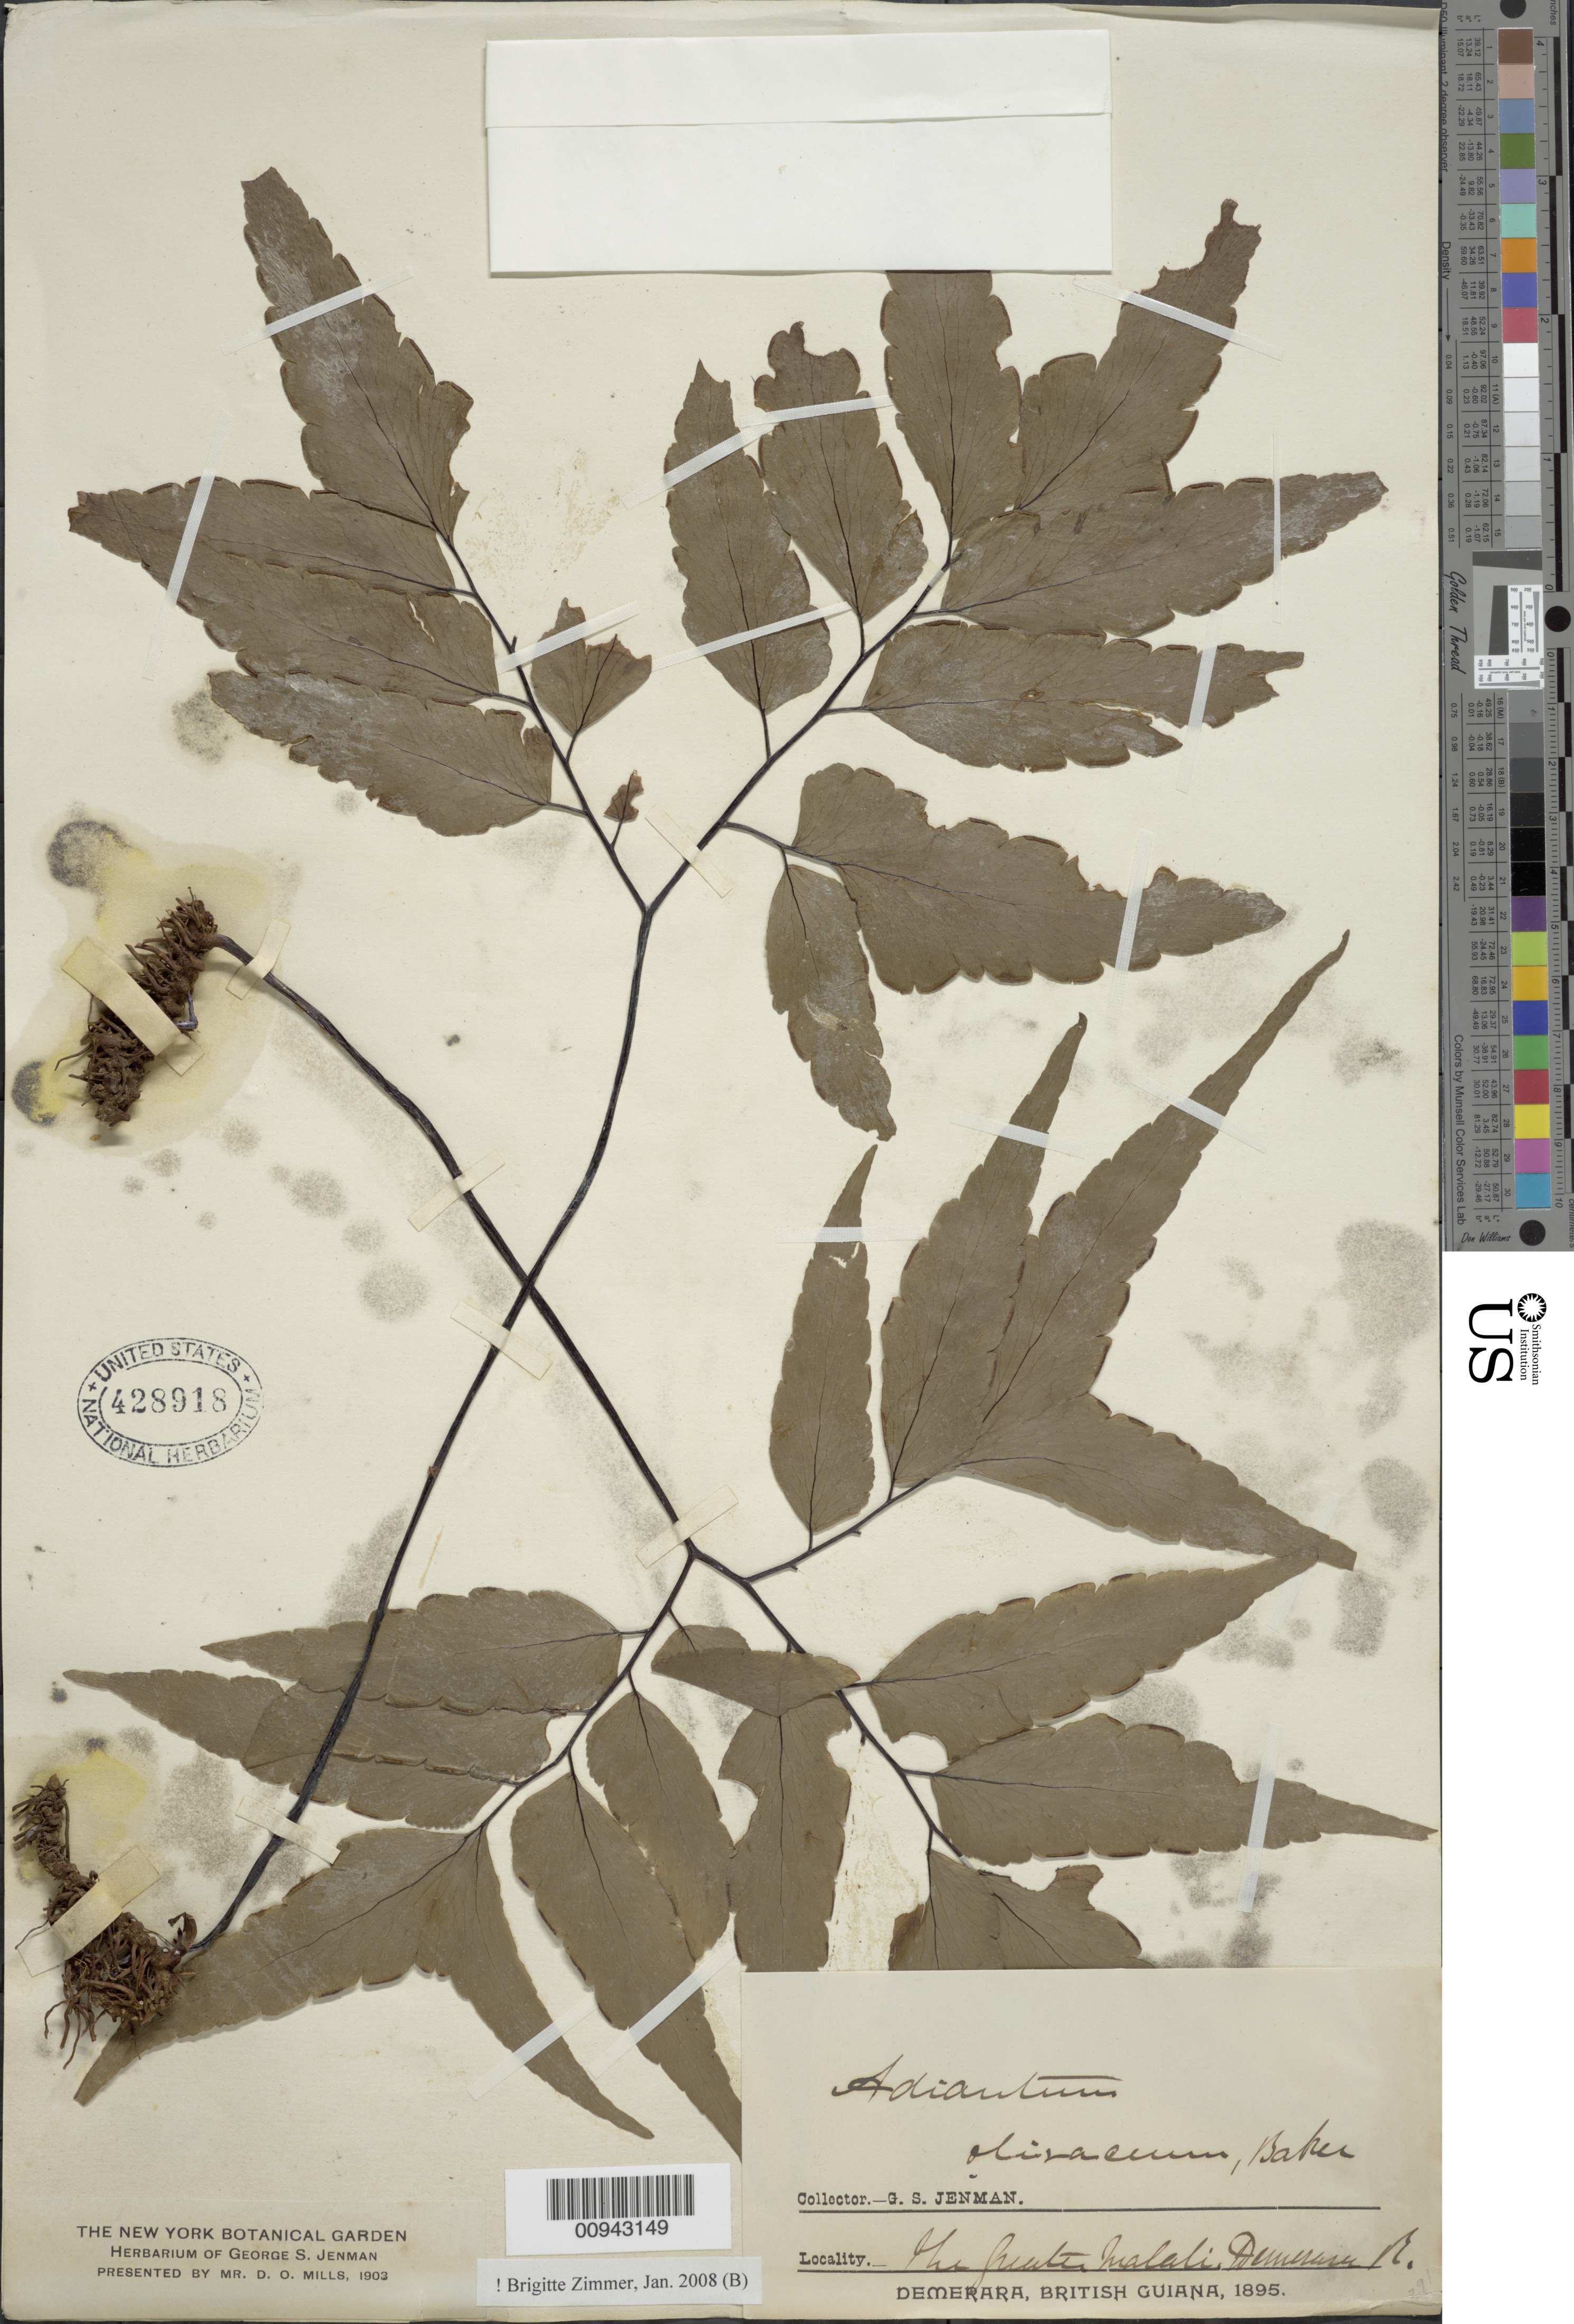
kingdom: Plantae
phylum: Tracheophyta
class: Polypodiopsida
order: Polypodiales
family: Pteridaceae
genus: Adiantum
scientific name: Adiantum olivaceum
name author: Baker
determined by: Zimmer, B.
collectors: G. S. Jenman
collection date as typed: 1895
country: Guyana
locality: Demerara R., the Greater Malali [?]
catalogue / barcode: US 428918